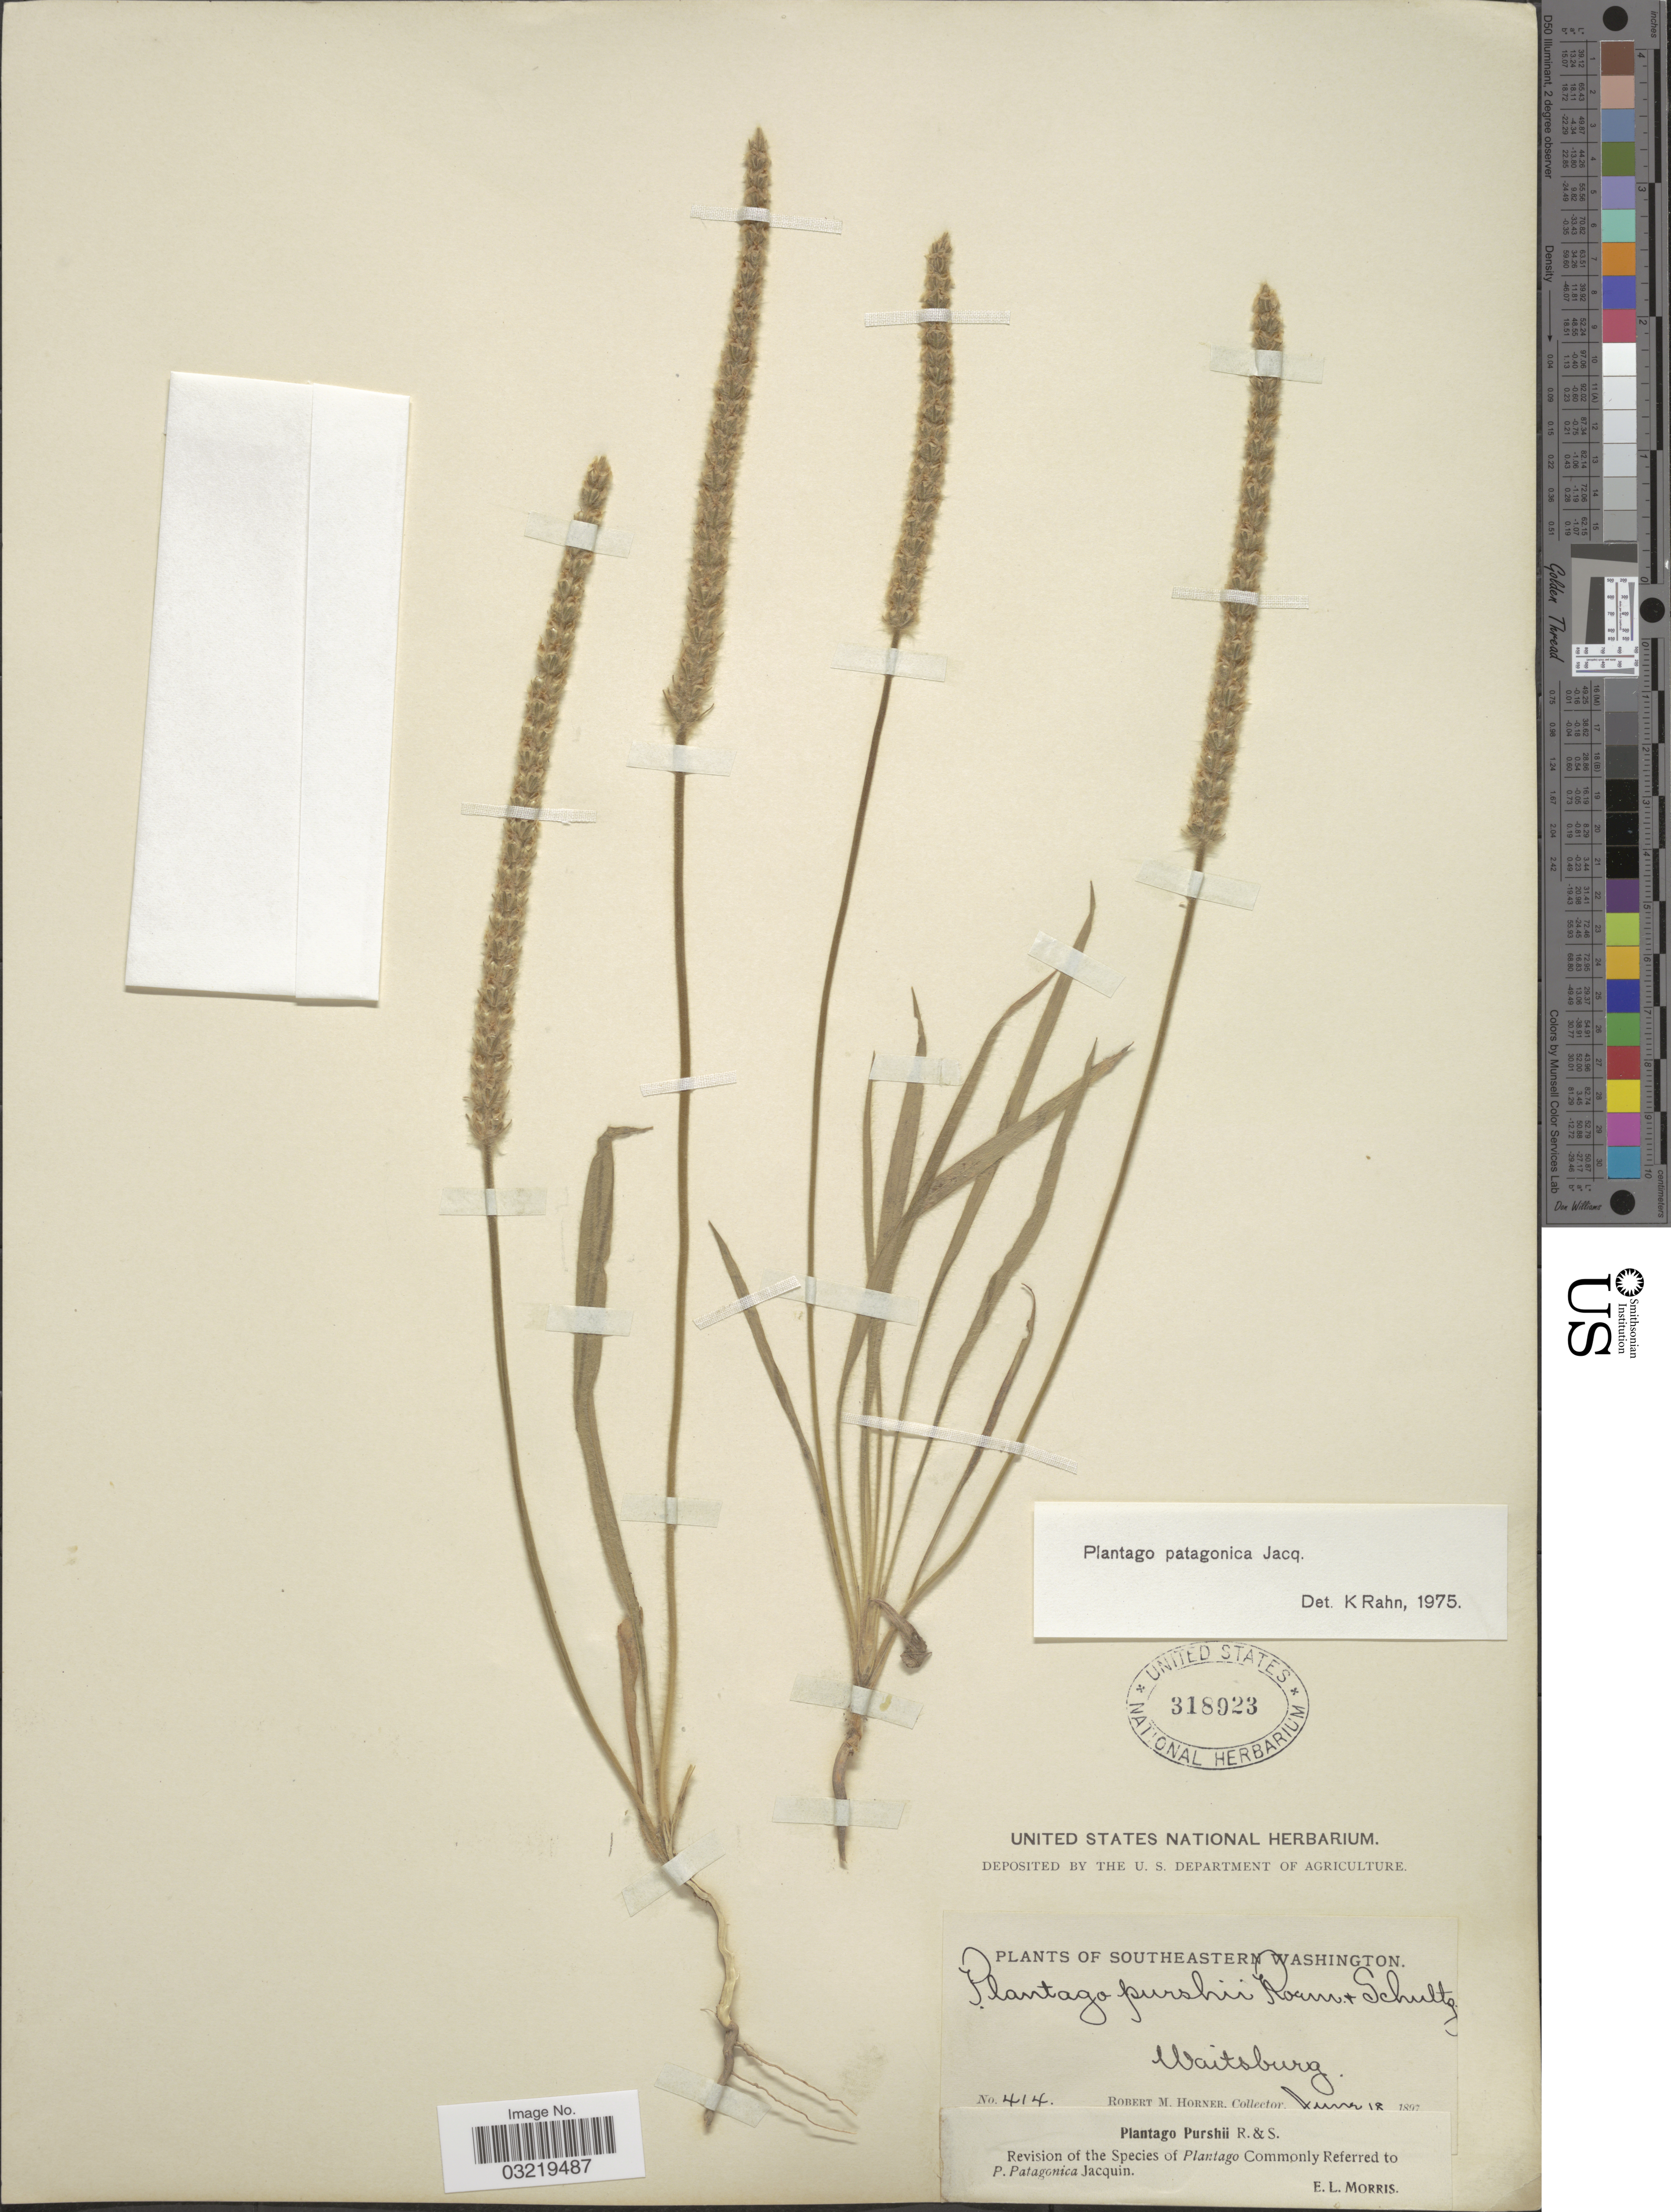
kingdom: Plantae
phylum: Tracheophyta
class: Magnoliopsida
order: Lamiales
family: Plantaginaceae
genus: Plantago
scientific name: Plantago patagonica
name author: Jacq.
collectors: R. Horner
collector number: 414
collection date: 1897-06-18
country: United States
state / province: Washington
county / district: Walla Walla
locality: Southeastern Washington. Waitsburg.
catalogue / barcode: US 318923